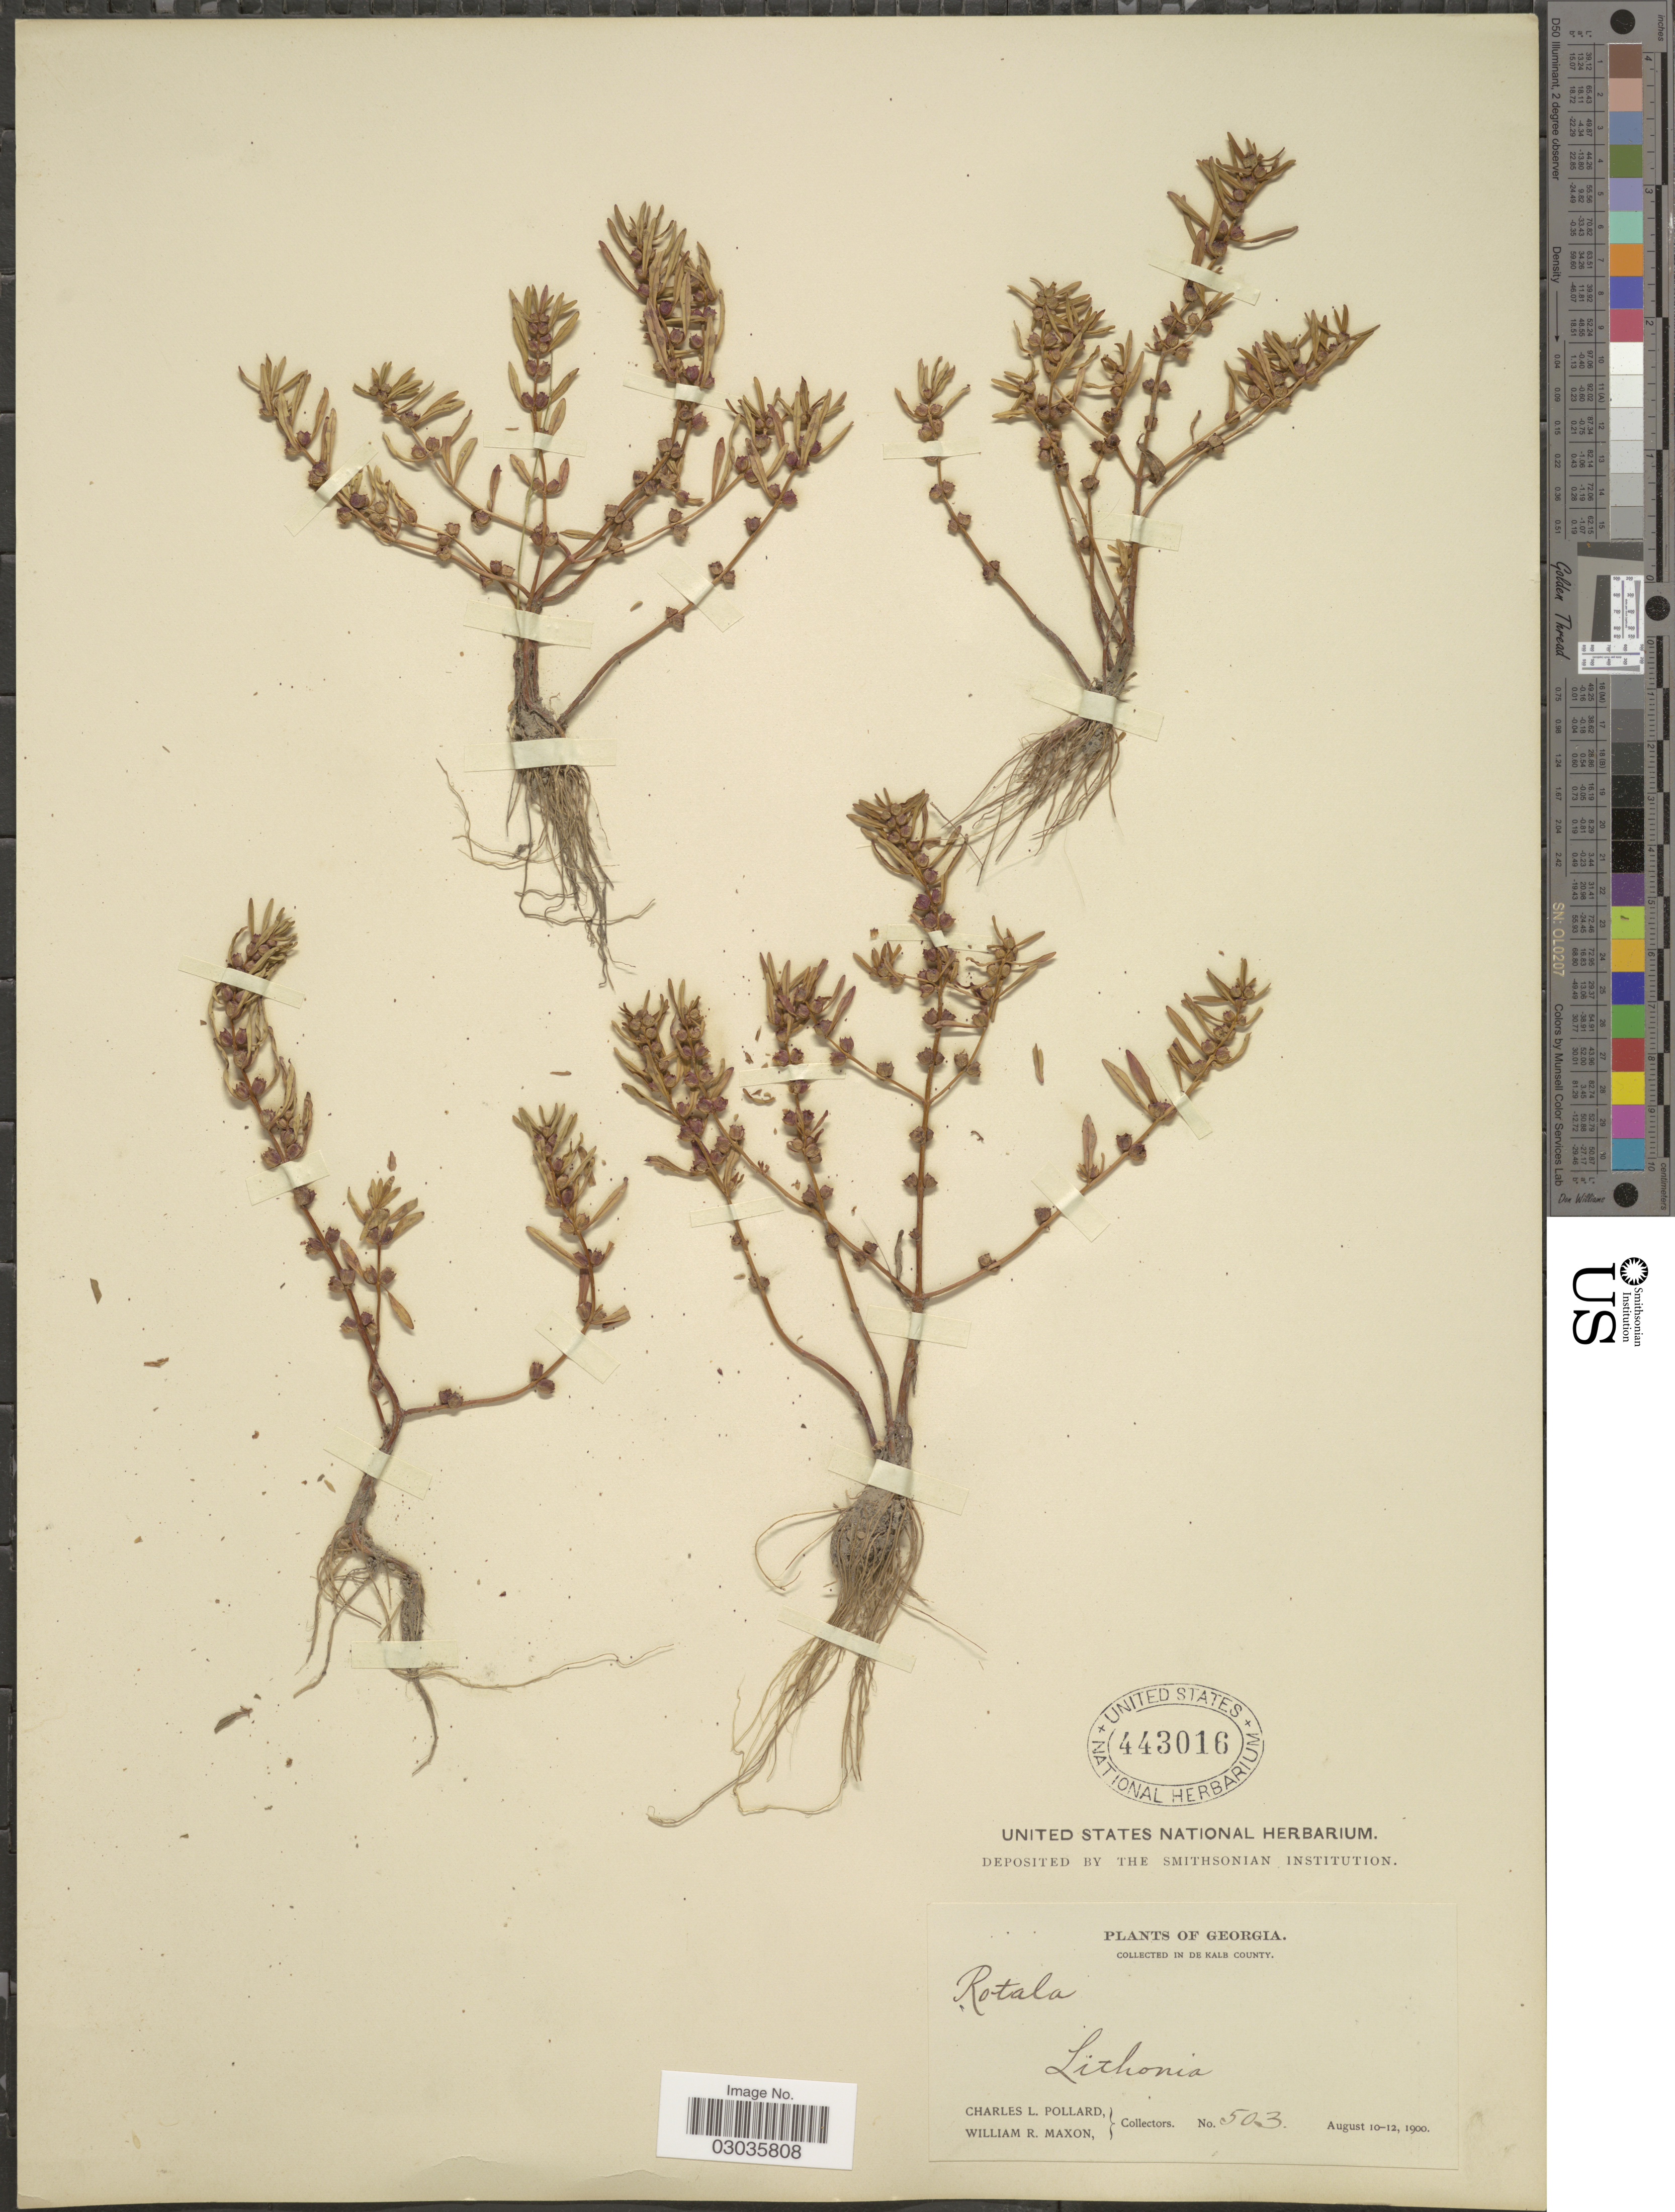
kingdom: Plantae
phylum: Tracheophyta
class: Magnoliopsida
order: Myrtales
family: Lythraceae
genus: Rotala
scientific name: Rotala ramosior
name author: (L.) Koehne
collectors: C. L. Pollard & W. R. Maxon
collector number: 503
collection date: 1900-08-10/1900-08-12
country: United States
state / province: Georgia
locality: In De Kalb County.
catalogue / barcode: US 443016